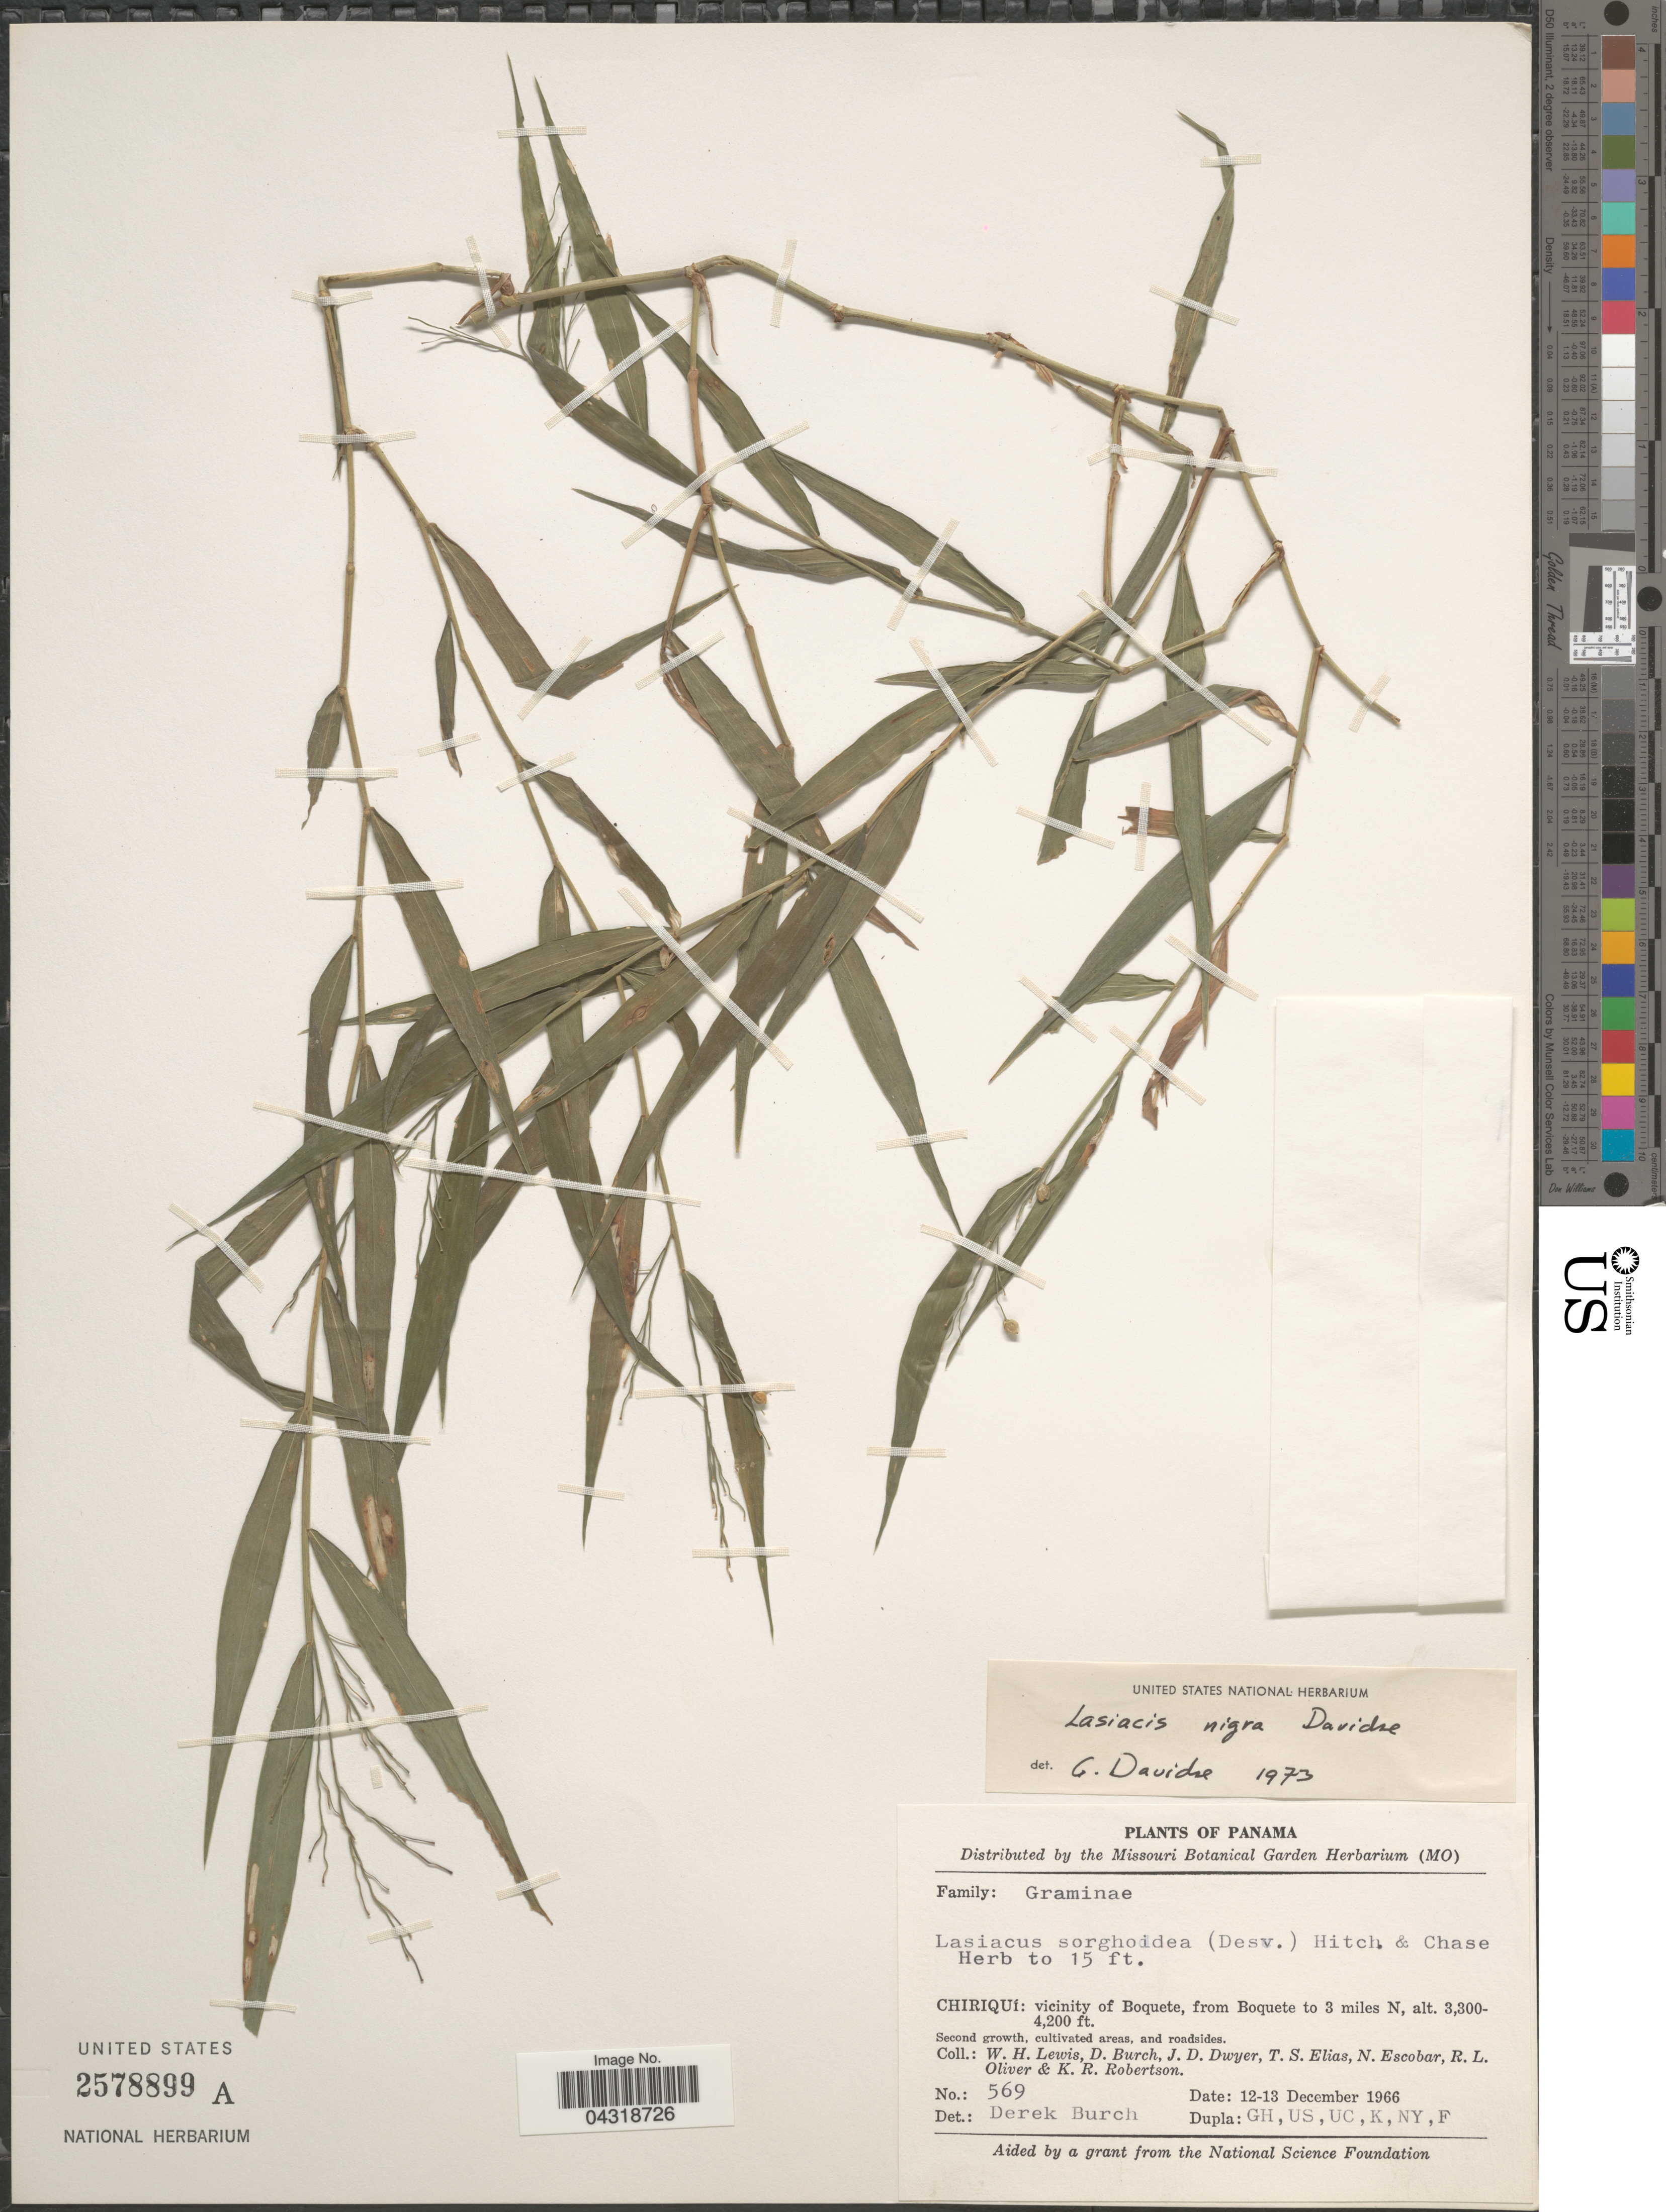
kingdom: Plantae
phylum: Tracheophyta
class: Liliopsida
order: Poales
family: Poaceae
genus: Lasiacis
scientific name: Lasiacis oaxacensis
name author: (Steud.) Hitchc.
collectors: W. H. Lewis, D. Burch, J. D. Dwyer, T. S. Elias & et al.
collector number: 569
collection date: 1966-12-12/1966-12-13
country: Panama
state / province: Chiriqui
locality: Vicinity of Boquete, from Boquete to 3 miles N.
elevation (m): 1006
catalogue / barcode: US 2578899A